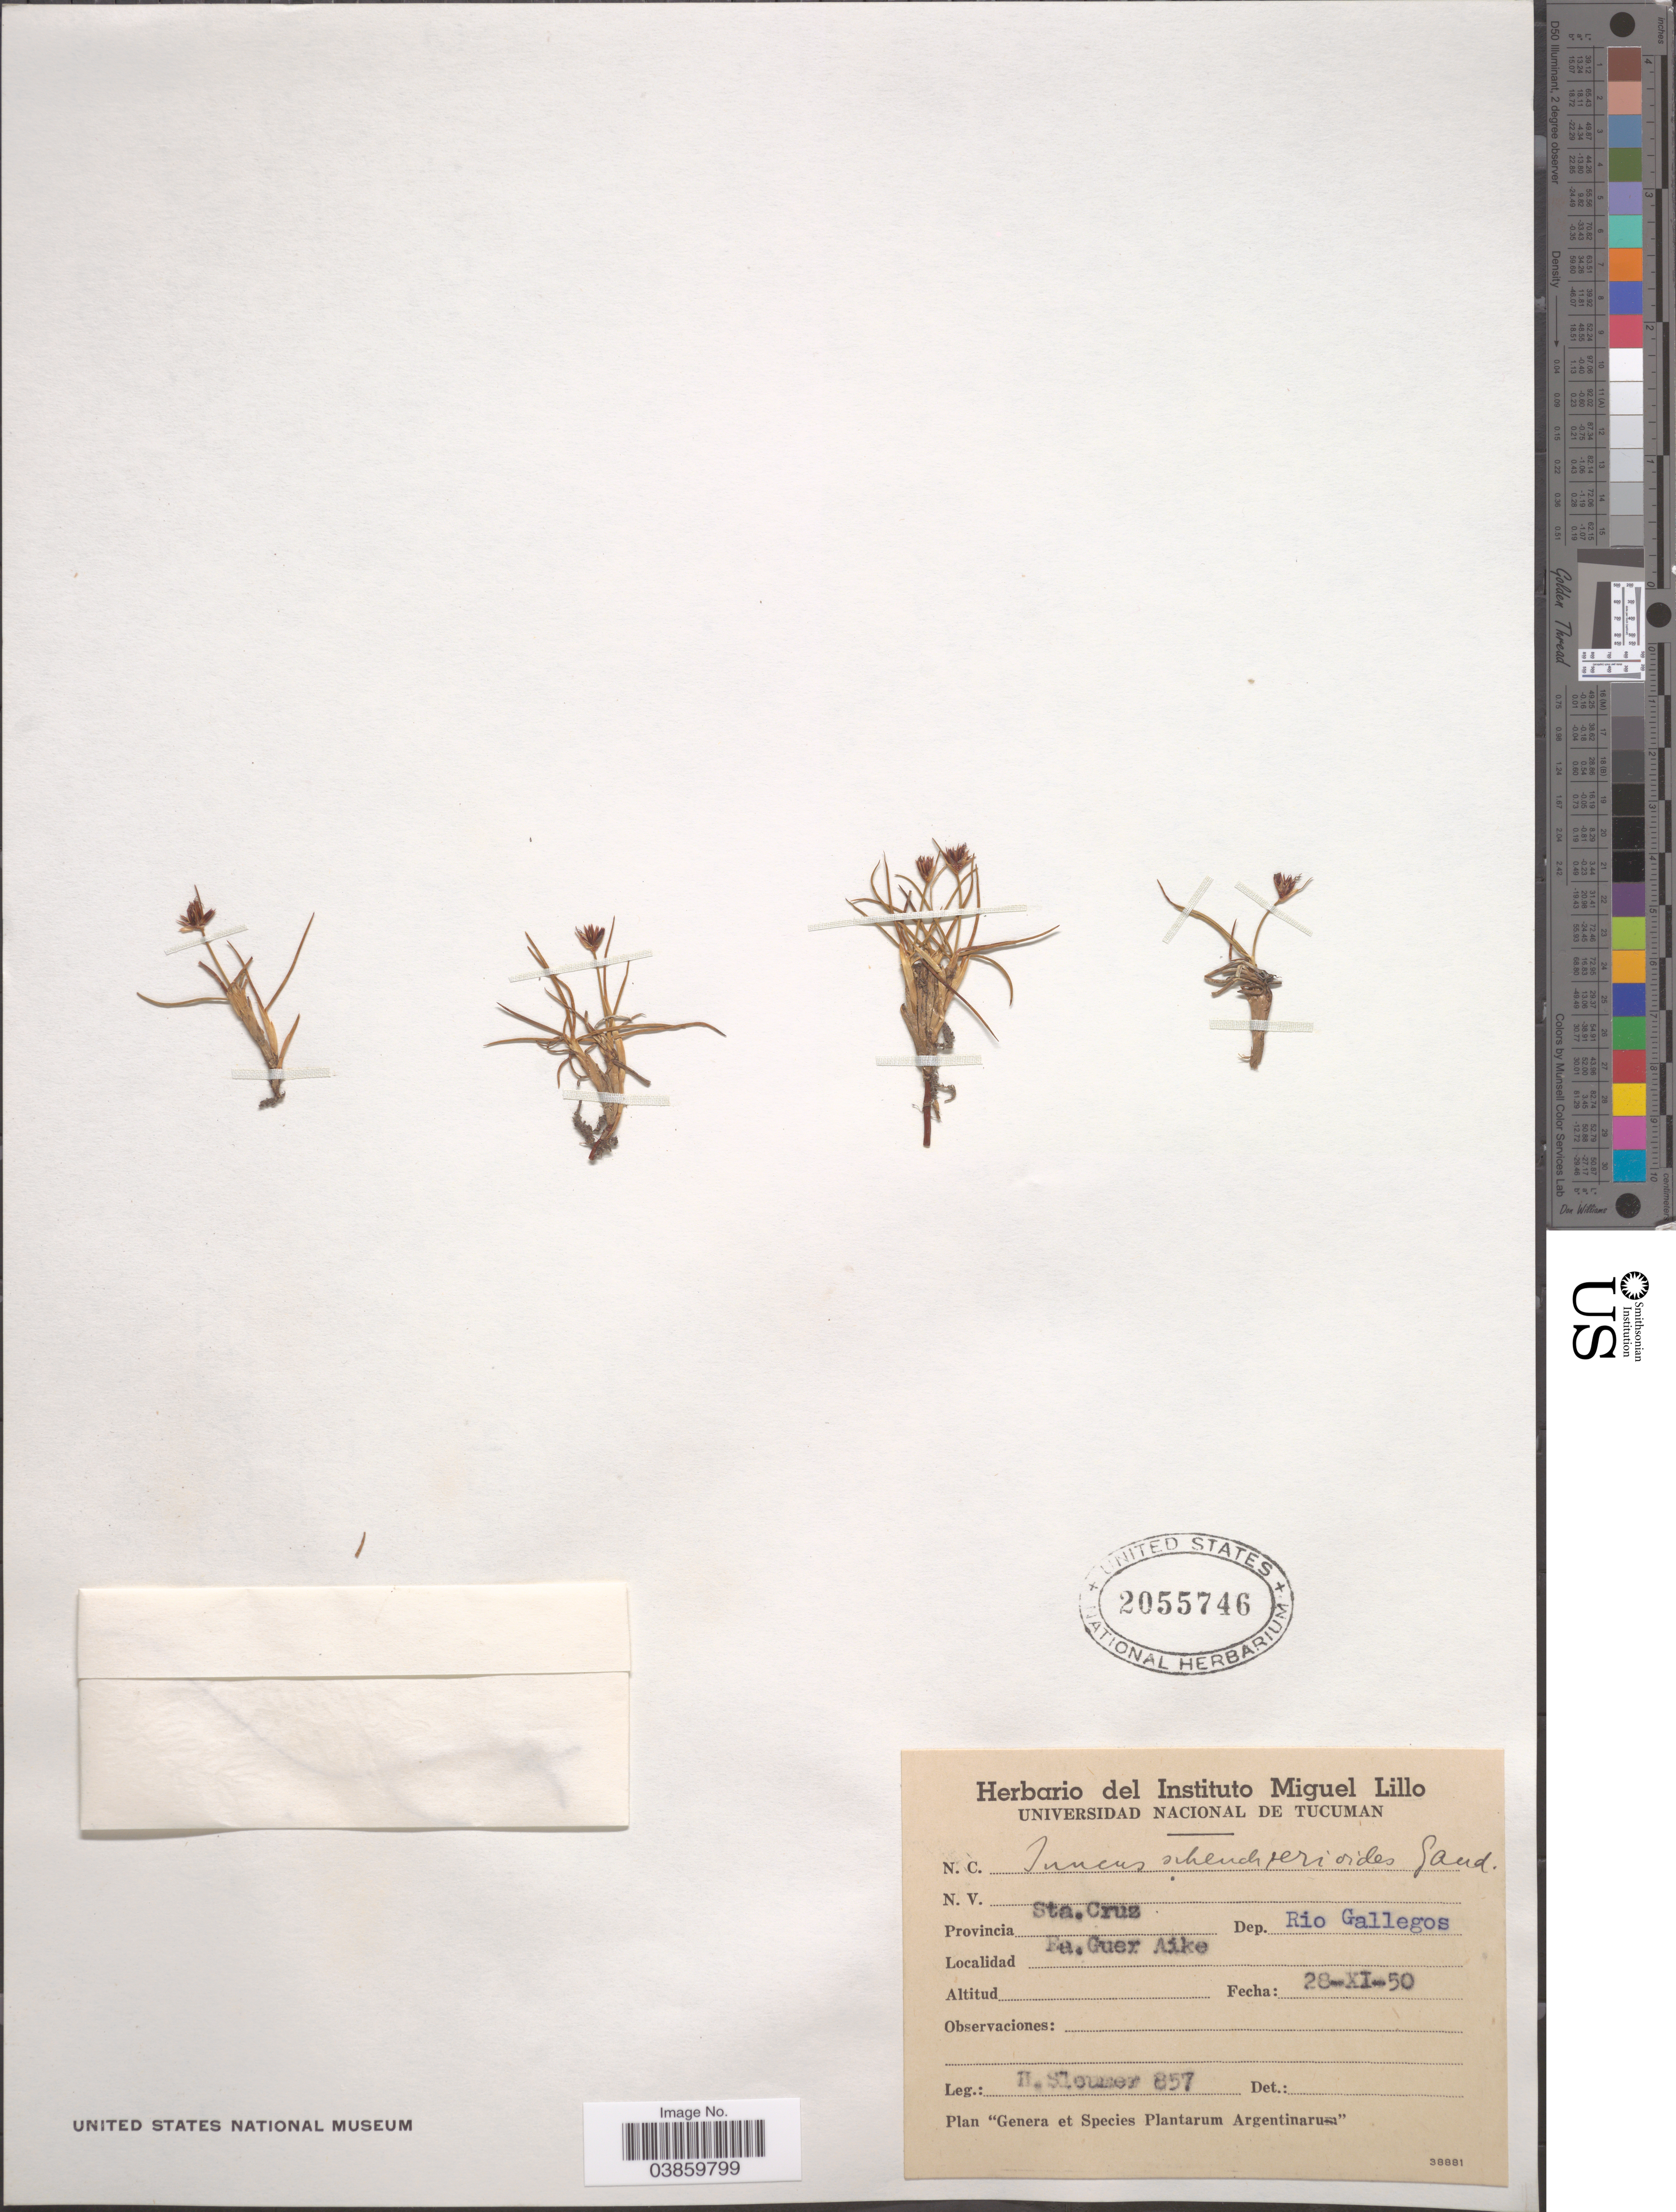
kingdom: Plantae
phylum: Tracheophyta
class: Liliopsida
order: Poales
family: Juncaceae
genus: Juncus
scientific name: Juncus scheuchzerioides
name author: Gaudich.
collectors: H. O. Sleumer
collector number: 857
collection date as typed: Transcribed d/m/y: 28/11/50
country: Argentina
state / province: Santa Cruz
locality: Dep. Rio Gallegos. Ea. Guer Aike.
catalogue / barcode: US 2055746